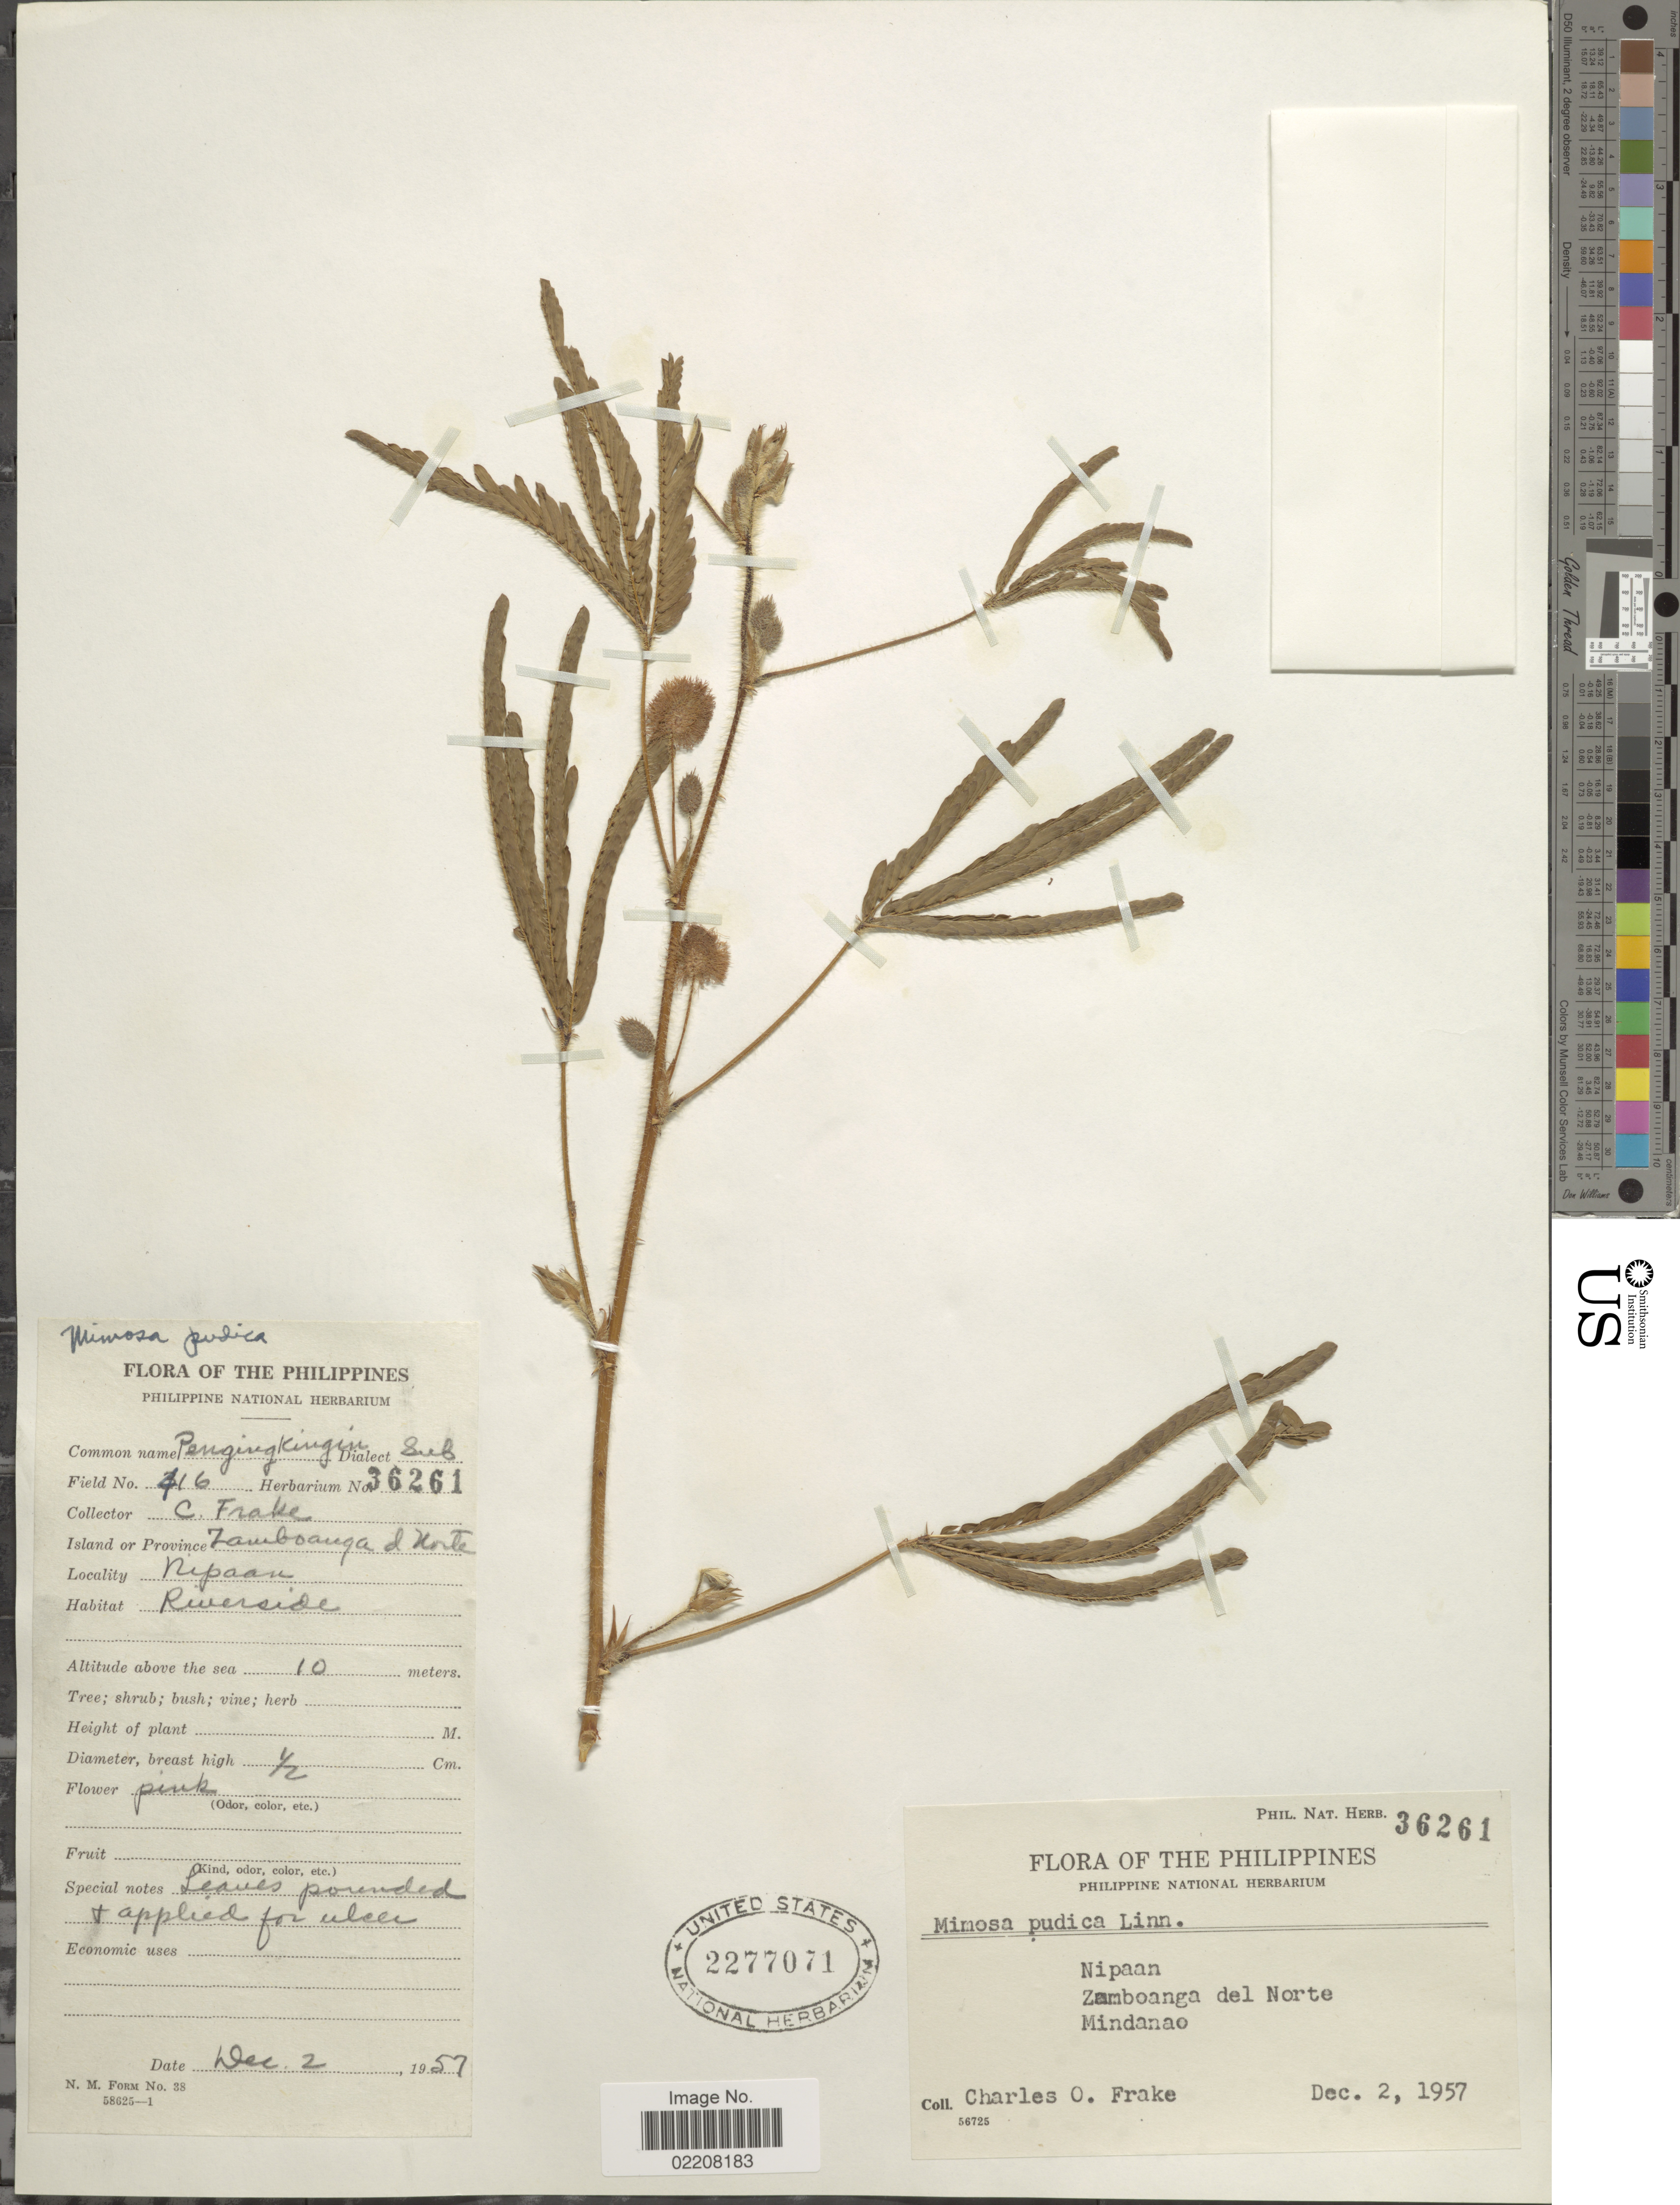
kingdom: Plantae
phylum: Tracheophyta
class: Magnoliopsida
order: Fabales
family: Fabaceae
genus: Mimosa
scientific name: Mimosa sp.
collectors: C. O. Frake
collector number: Phil. Nat. Herb. 36261/416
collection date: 1957-12-02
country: Philippines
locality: Zamboanga del Norte. Mindanao. Nipaan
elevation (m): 10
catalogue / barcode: US 2277071